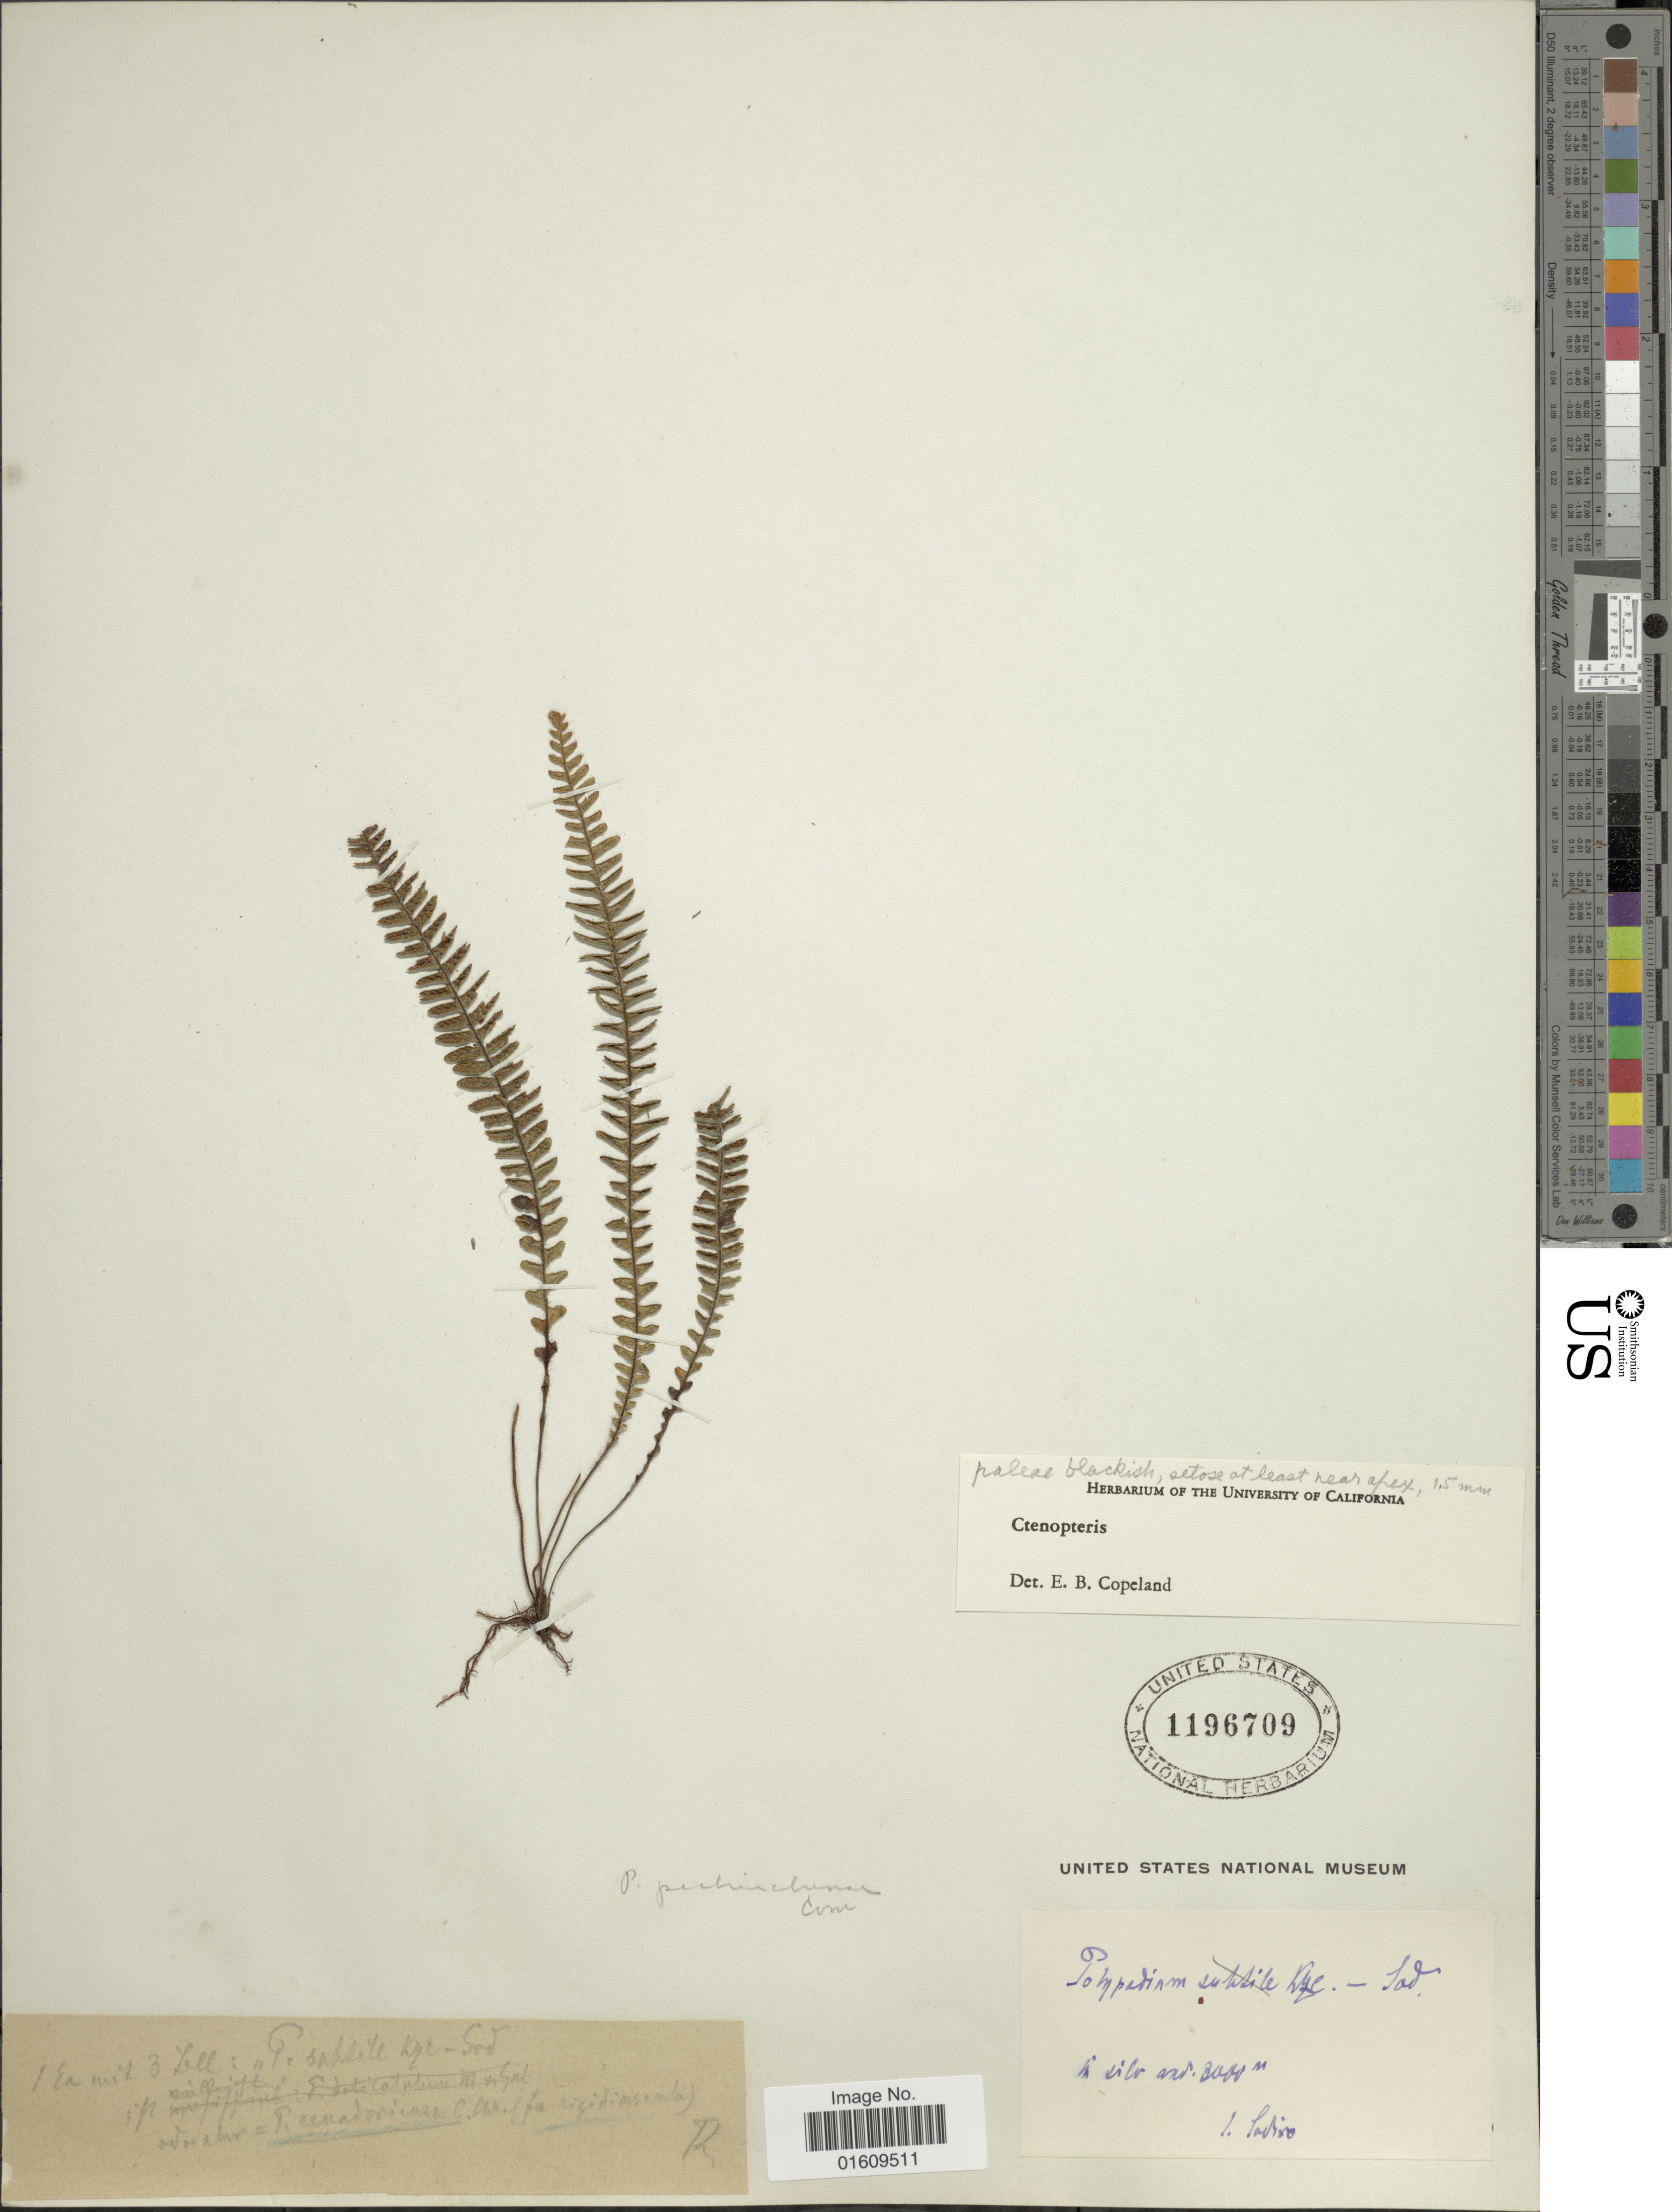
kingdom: Plantae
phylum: Tracheophyta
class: Polypodiopsida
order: Polypodiales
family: Polypodiaceae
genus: Ascogrammitis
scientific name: Ascogrammitis pichinchensis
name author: (Hieron.) Sundue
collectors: Sodiro, --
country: Ecuador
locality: In silv and [interpreted]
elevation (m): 3000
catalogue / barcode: US 1196709